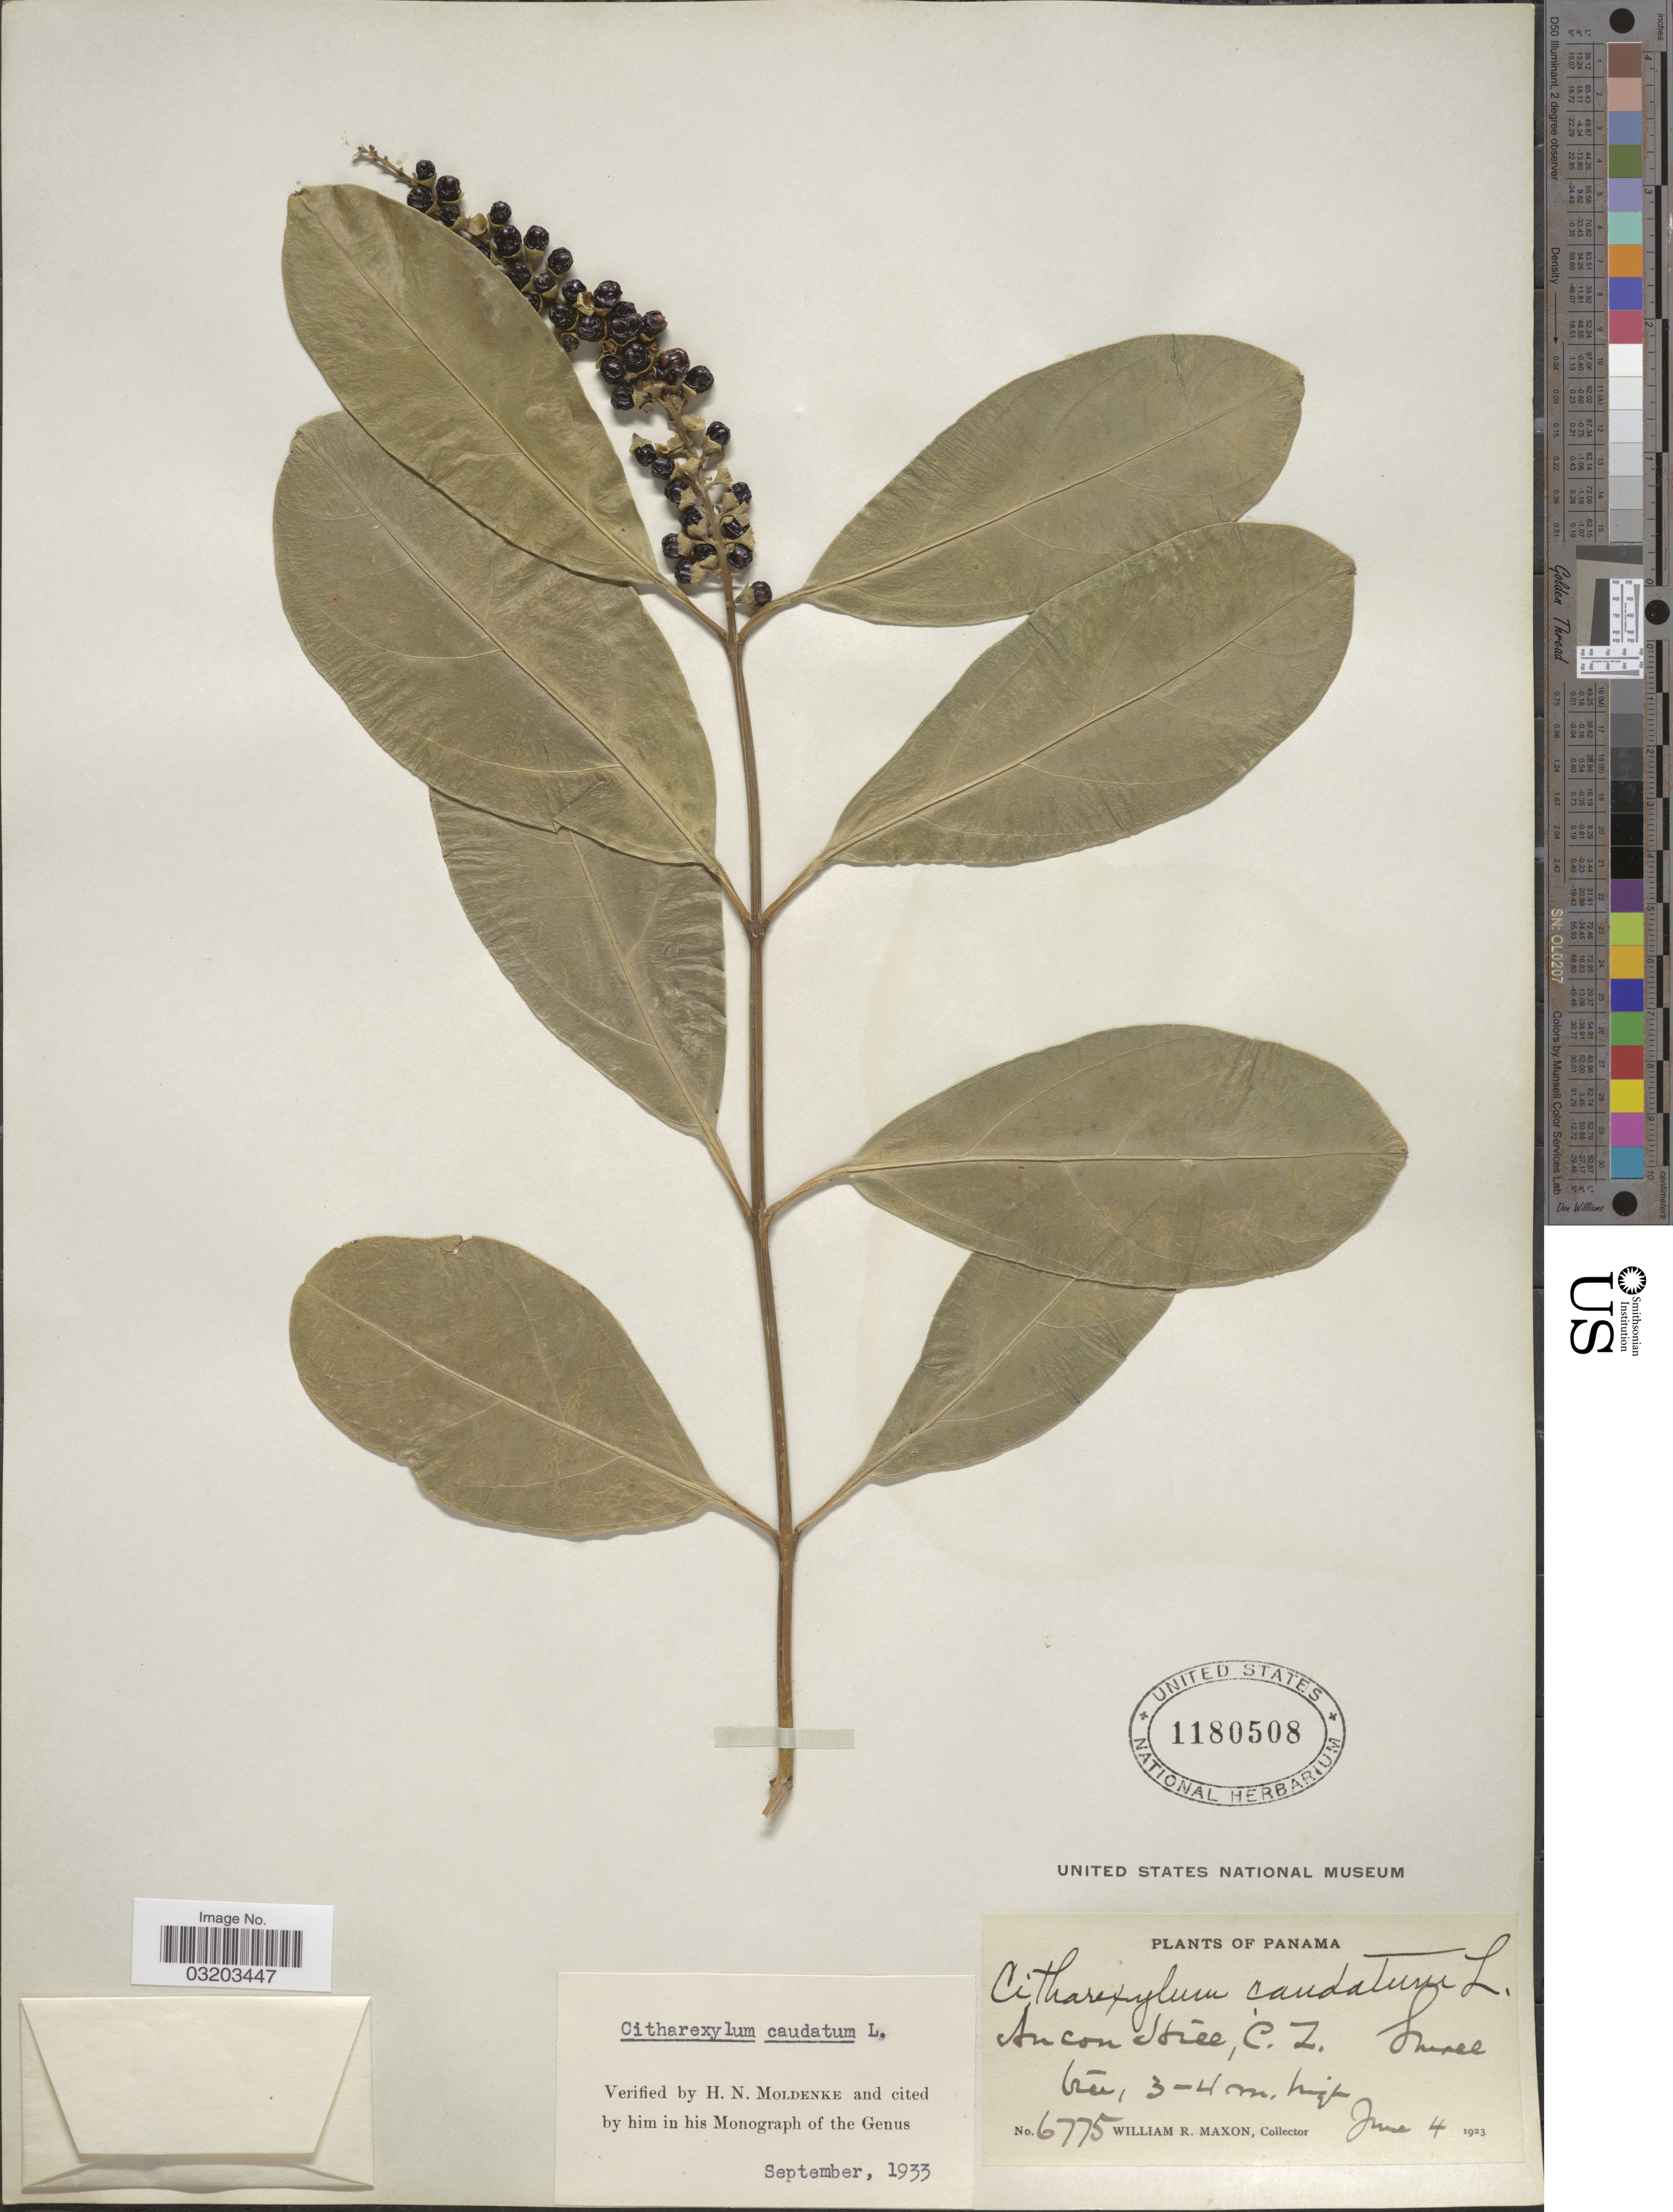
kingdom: Plantae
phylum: Tracheophyta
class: Magnoliopsida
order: Lamiales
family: Verbenaceae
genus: Citharexylum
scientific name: Citharexylum caudatum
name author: L.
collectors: W. R. Maxon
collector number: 6775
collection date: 1923-06-04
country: Panama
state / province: Colón / Panamá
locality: Ancon Hill, C.Z.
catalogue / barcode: US 1180508